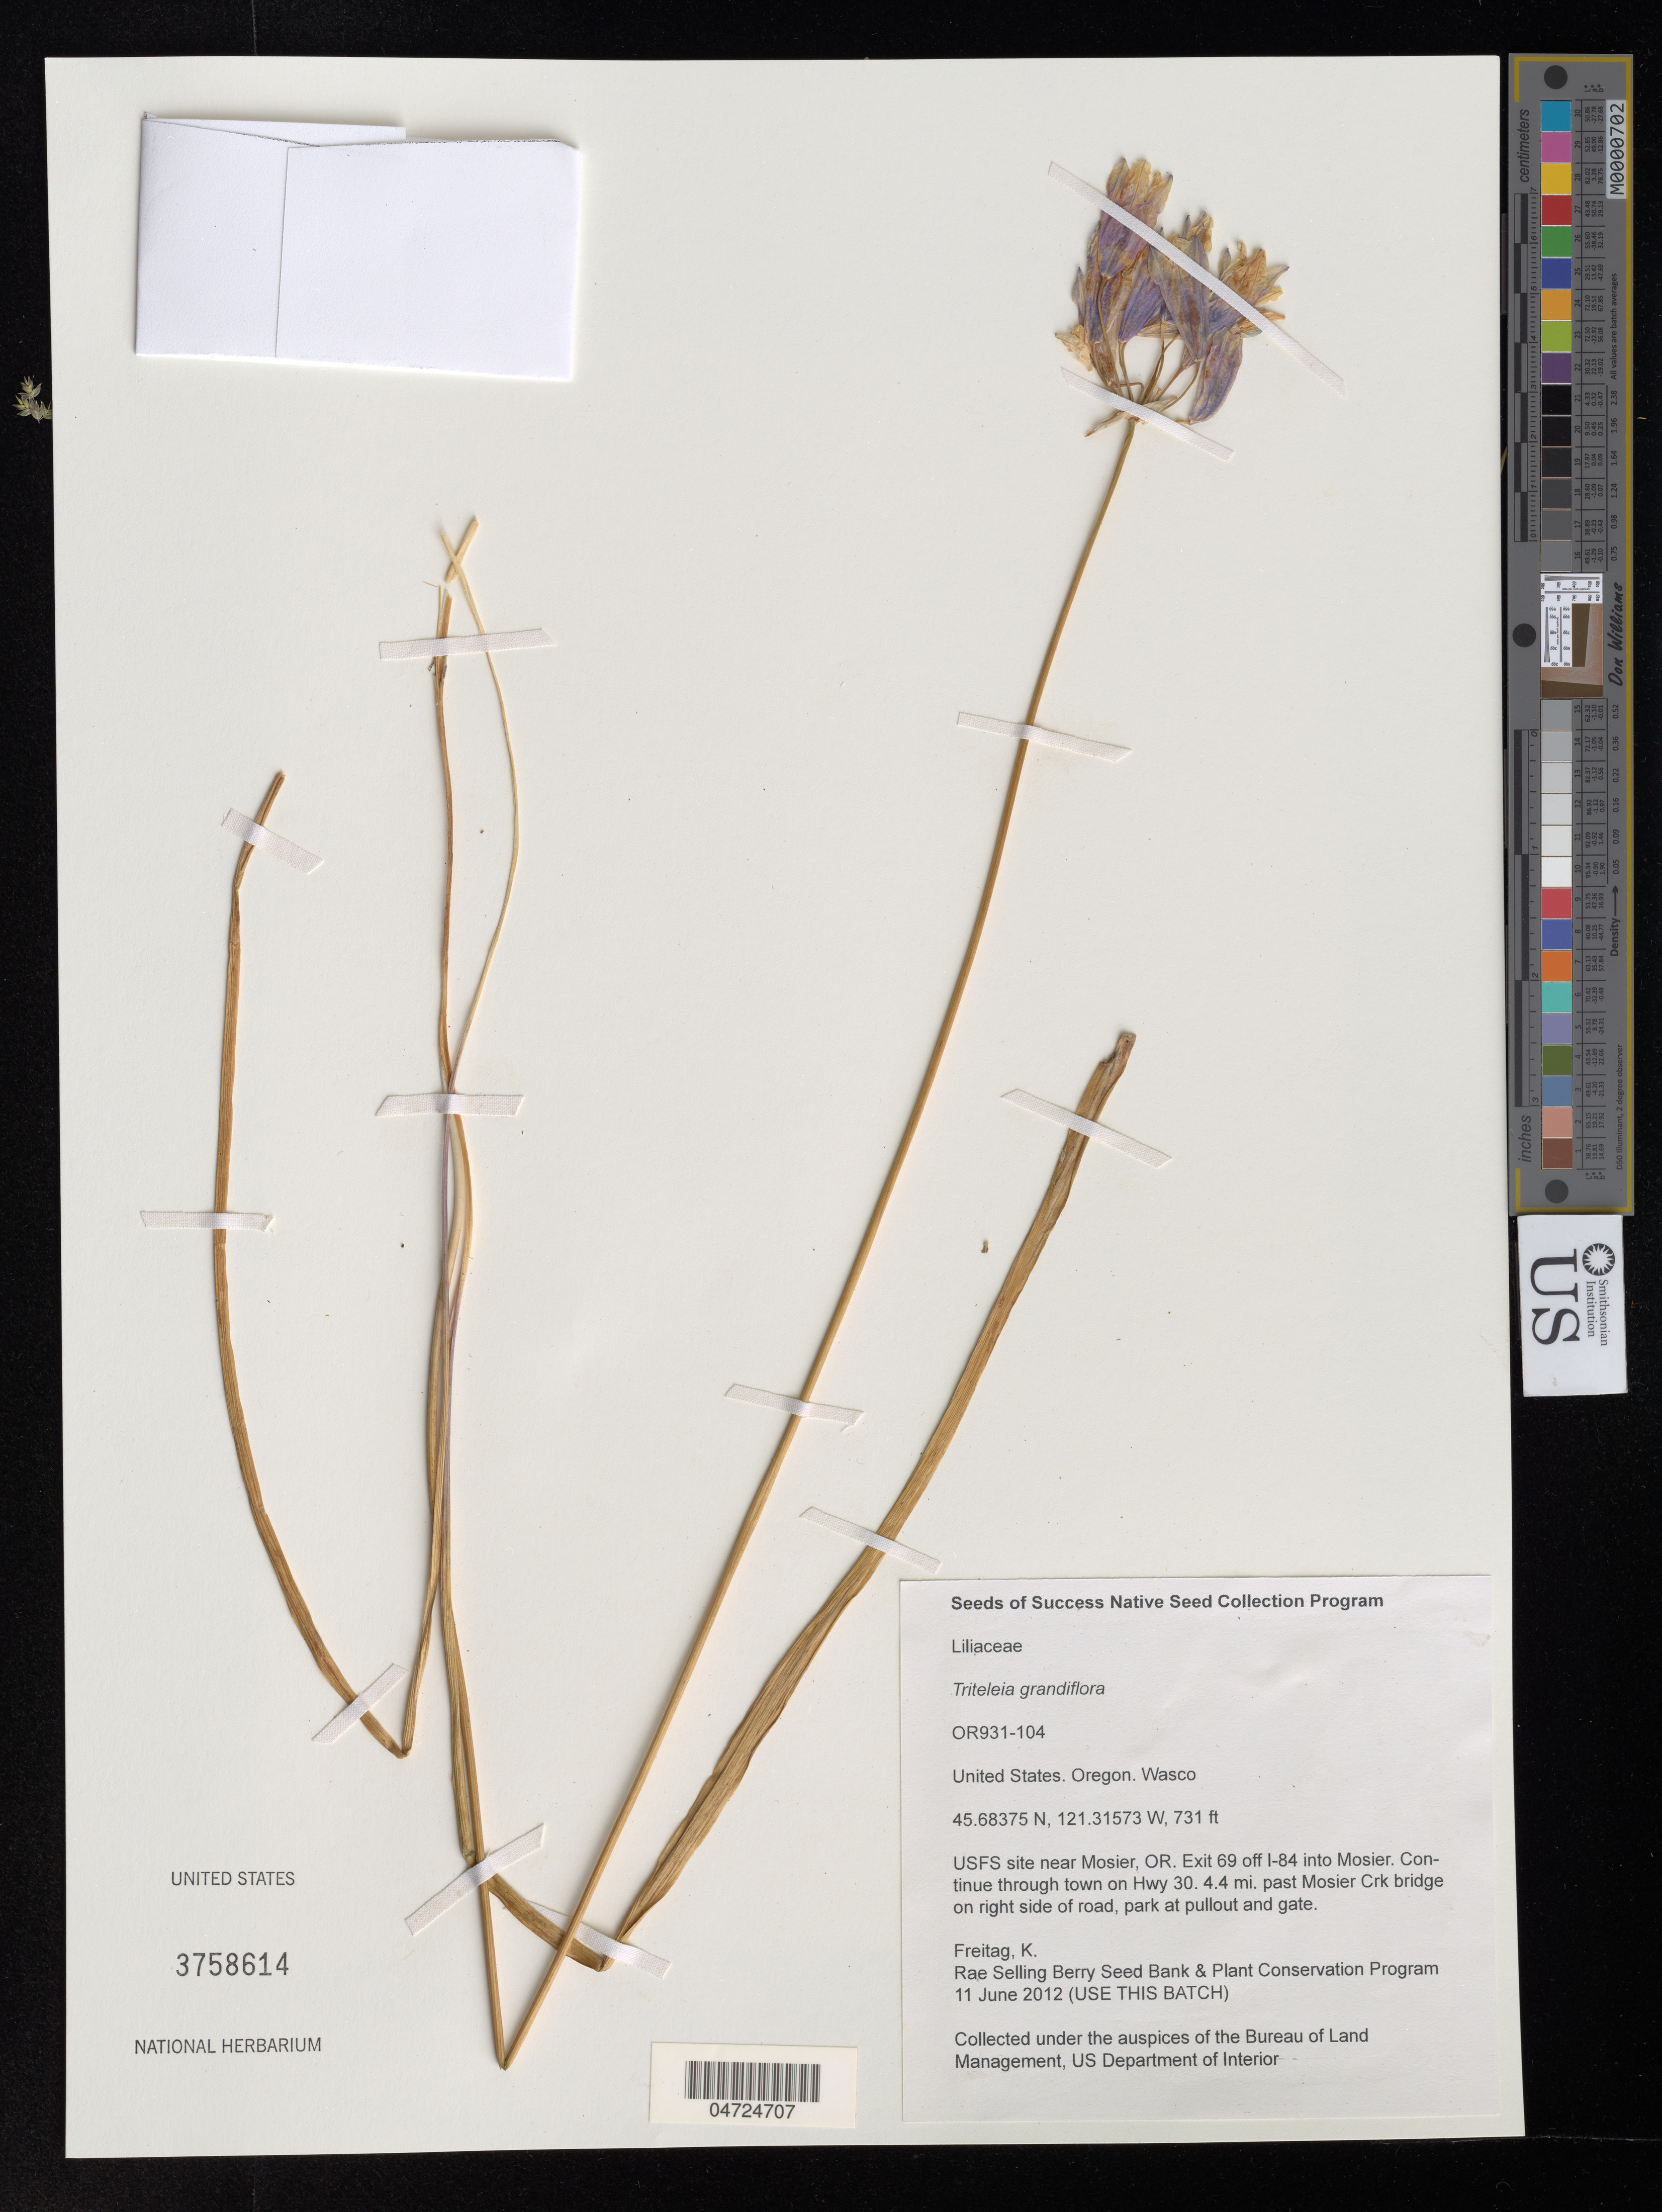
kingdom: Plantae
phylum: Tracheophyta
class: Liliopsida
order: Asparagales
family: Asparagaceae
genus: Triteleia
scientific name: Triteleia grandiflora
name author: Lindl.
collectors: K. Freitag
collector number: OR931-104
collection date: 2012-06-11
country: United States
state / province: Oregon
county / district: Wasco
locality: Wasco. USFS site near Mosier. Exit 69 off I-84 into Mosier. Continue through town on Hwy 30. 4.4 mi. past Mosier Crk bridge on right side of road, park at pullout and gate.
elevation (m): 223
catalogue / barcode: US 3758614